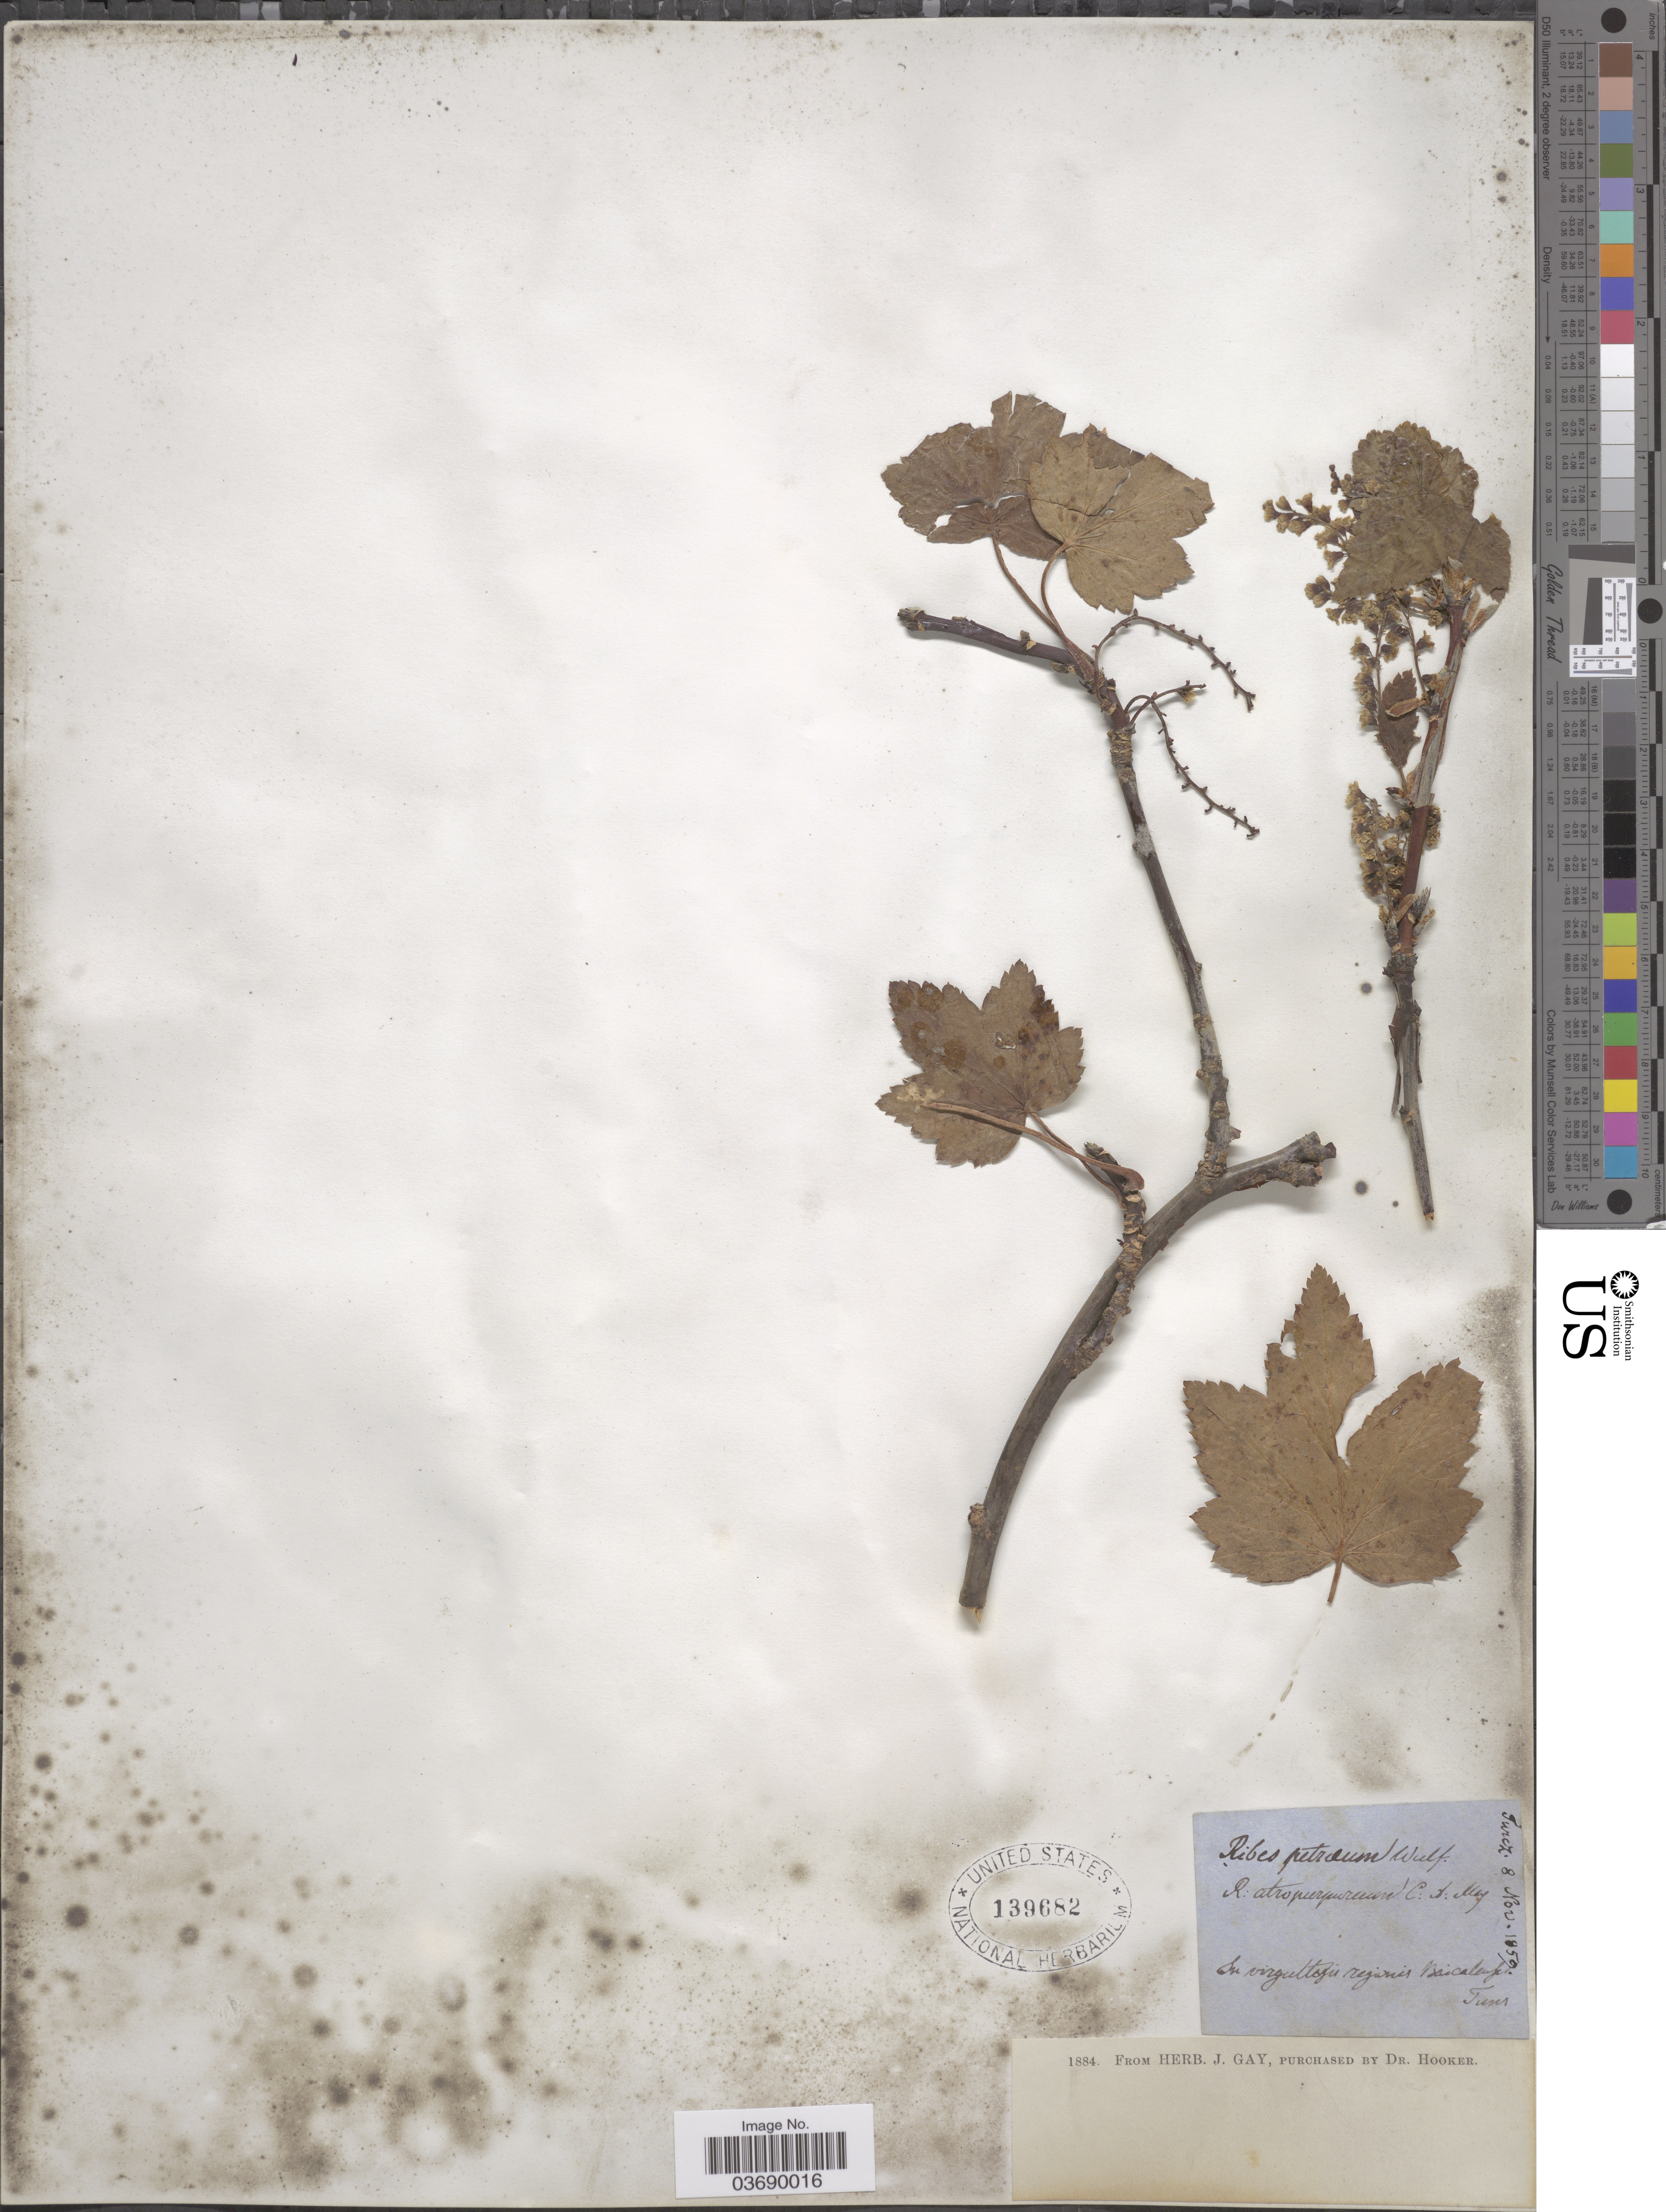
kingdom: Plantae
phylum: Tracheophyta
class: Magnoliopsida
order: Saxifragales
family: Grossulariaceae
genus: Ribes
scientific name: Ribes petraeum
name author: Wulfen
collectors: Turcz.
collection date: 1859-11-08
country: Russian Federation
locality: In virgultsjú* regionis Baicalensis.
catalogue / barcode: US 139682